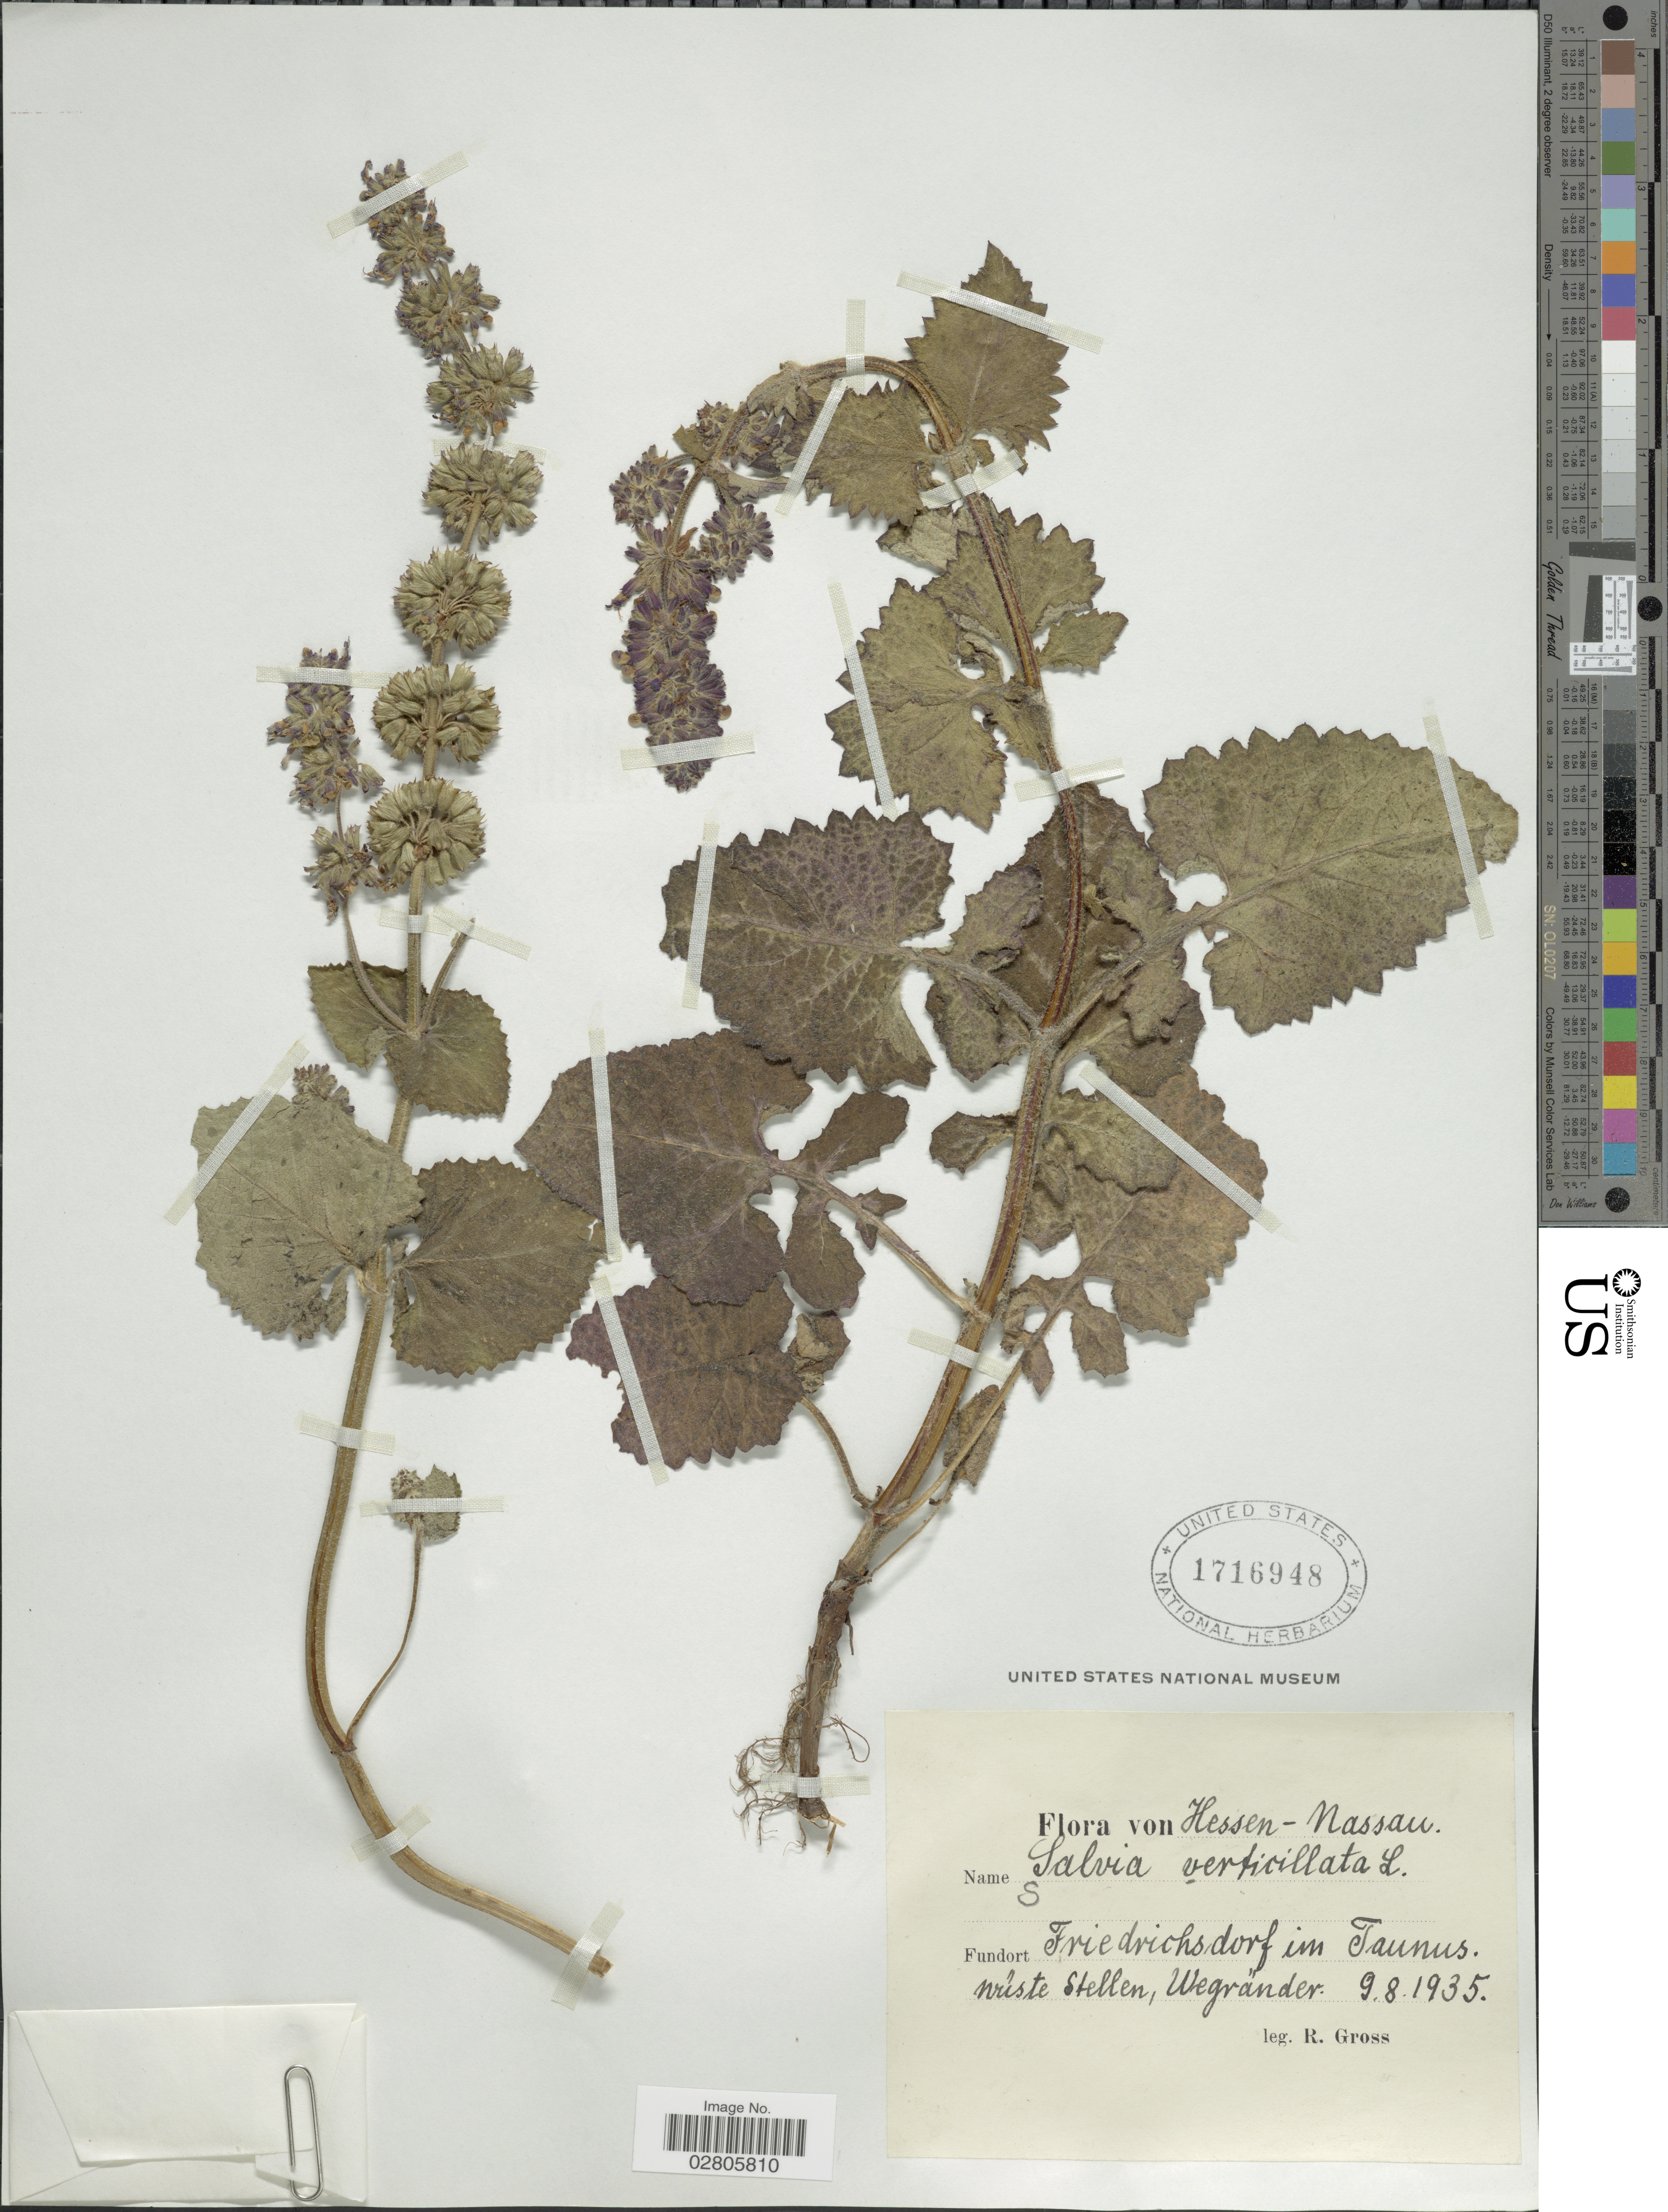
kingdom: Plantae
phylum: Tracheophyta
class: Magnoliopsida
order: Lamiales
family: Lamiaceae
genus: Salvia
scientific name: Salvia verticillata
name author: L.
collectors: R. Gross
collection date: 1935-08-09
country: Germany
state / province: Hesse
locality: Hessen-Nassau. Friedrichsdorf im Taunus. nriste Stellen, Wegränden.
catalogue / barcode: US 1716948